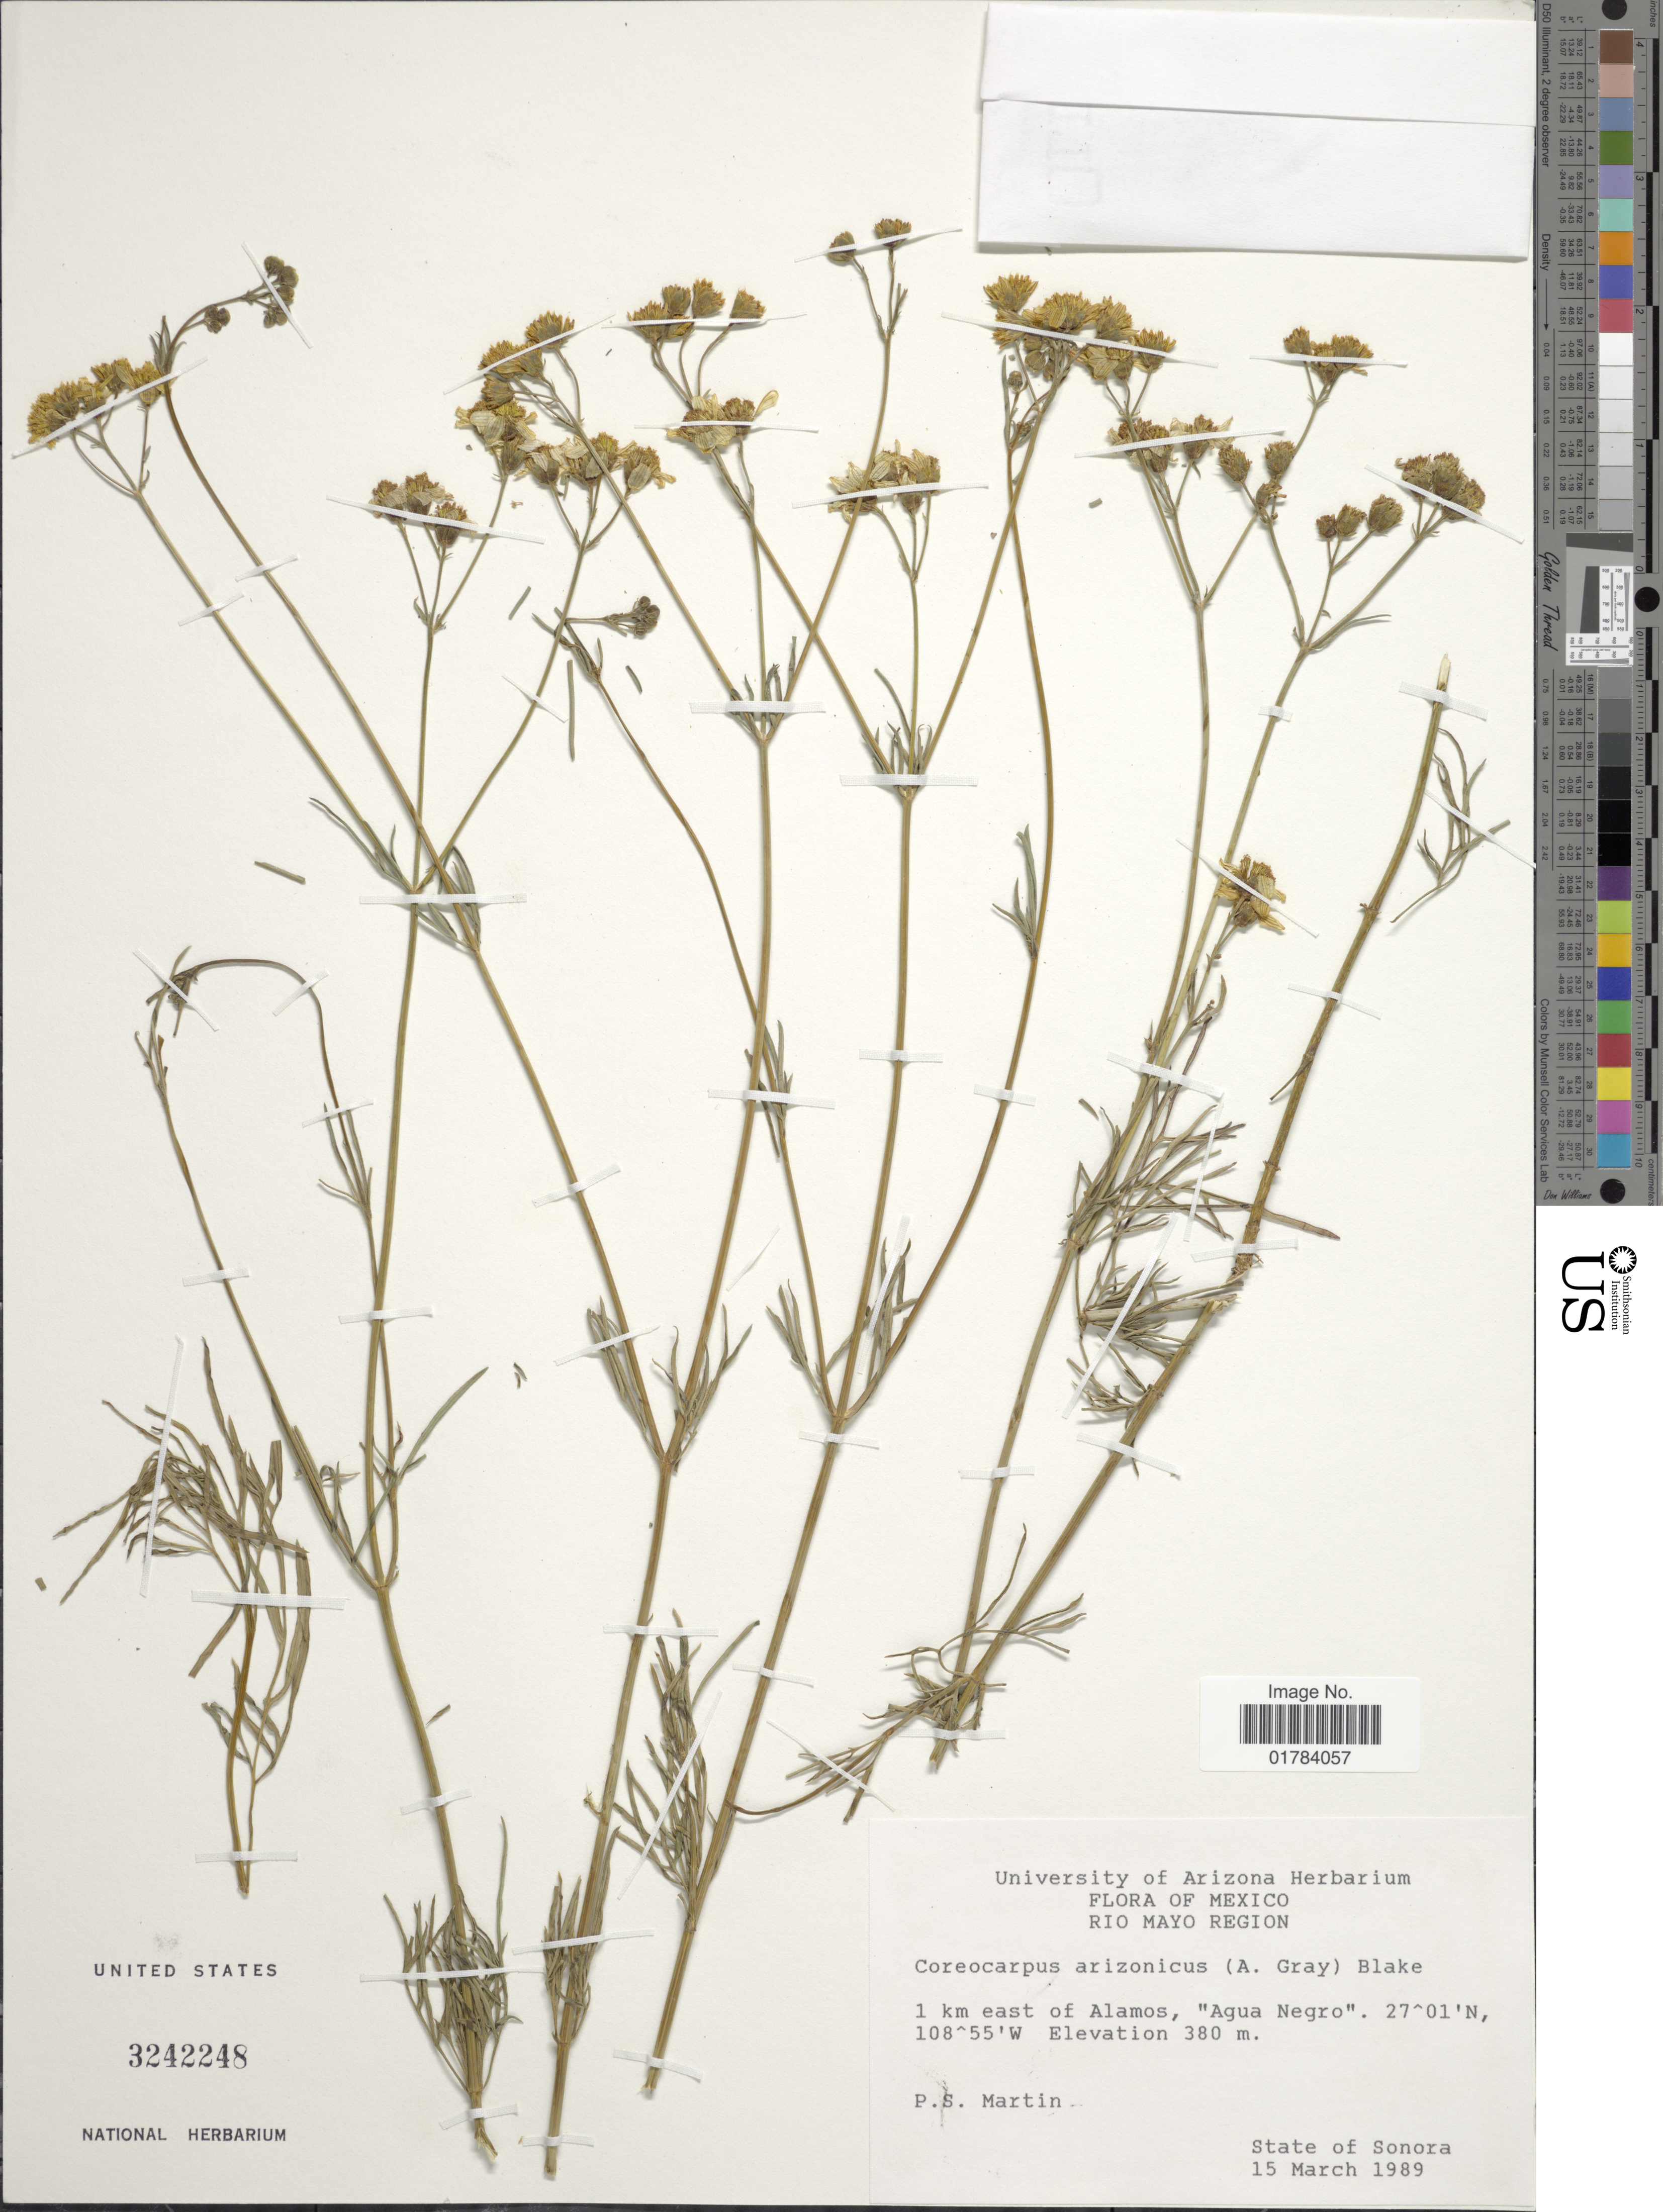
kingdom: Plantae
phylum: Tracheophyta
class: Magnoliopsida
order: Asterales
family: Asteraceae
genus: Coreocarpus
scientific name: Coreocarpus arizonicus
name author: (A. Gray) S.F. Blake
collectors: P. S. Martin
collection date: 1989-03-15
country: Mexico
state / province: Sonora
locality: Rio Mayo Region, 1 km east of Alamos, "Agua Negro"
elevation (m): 380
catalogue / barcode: US 3242248